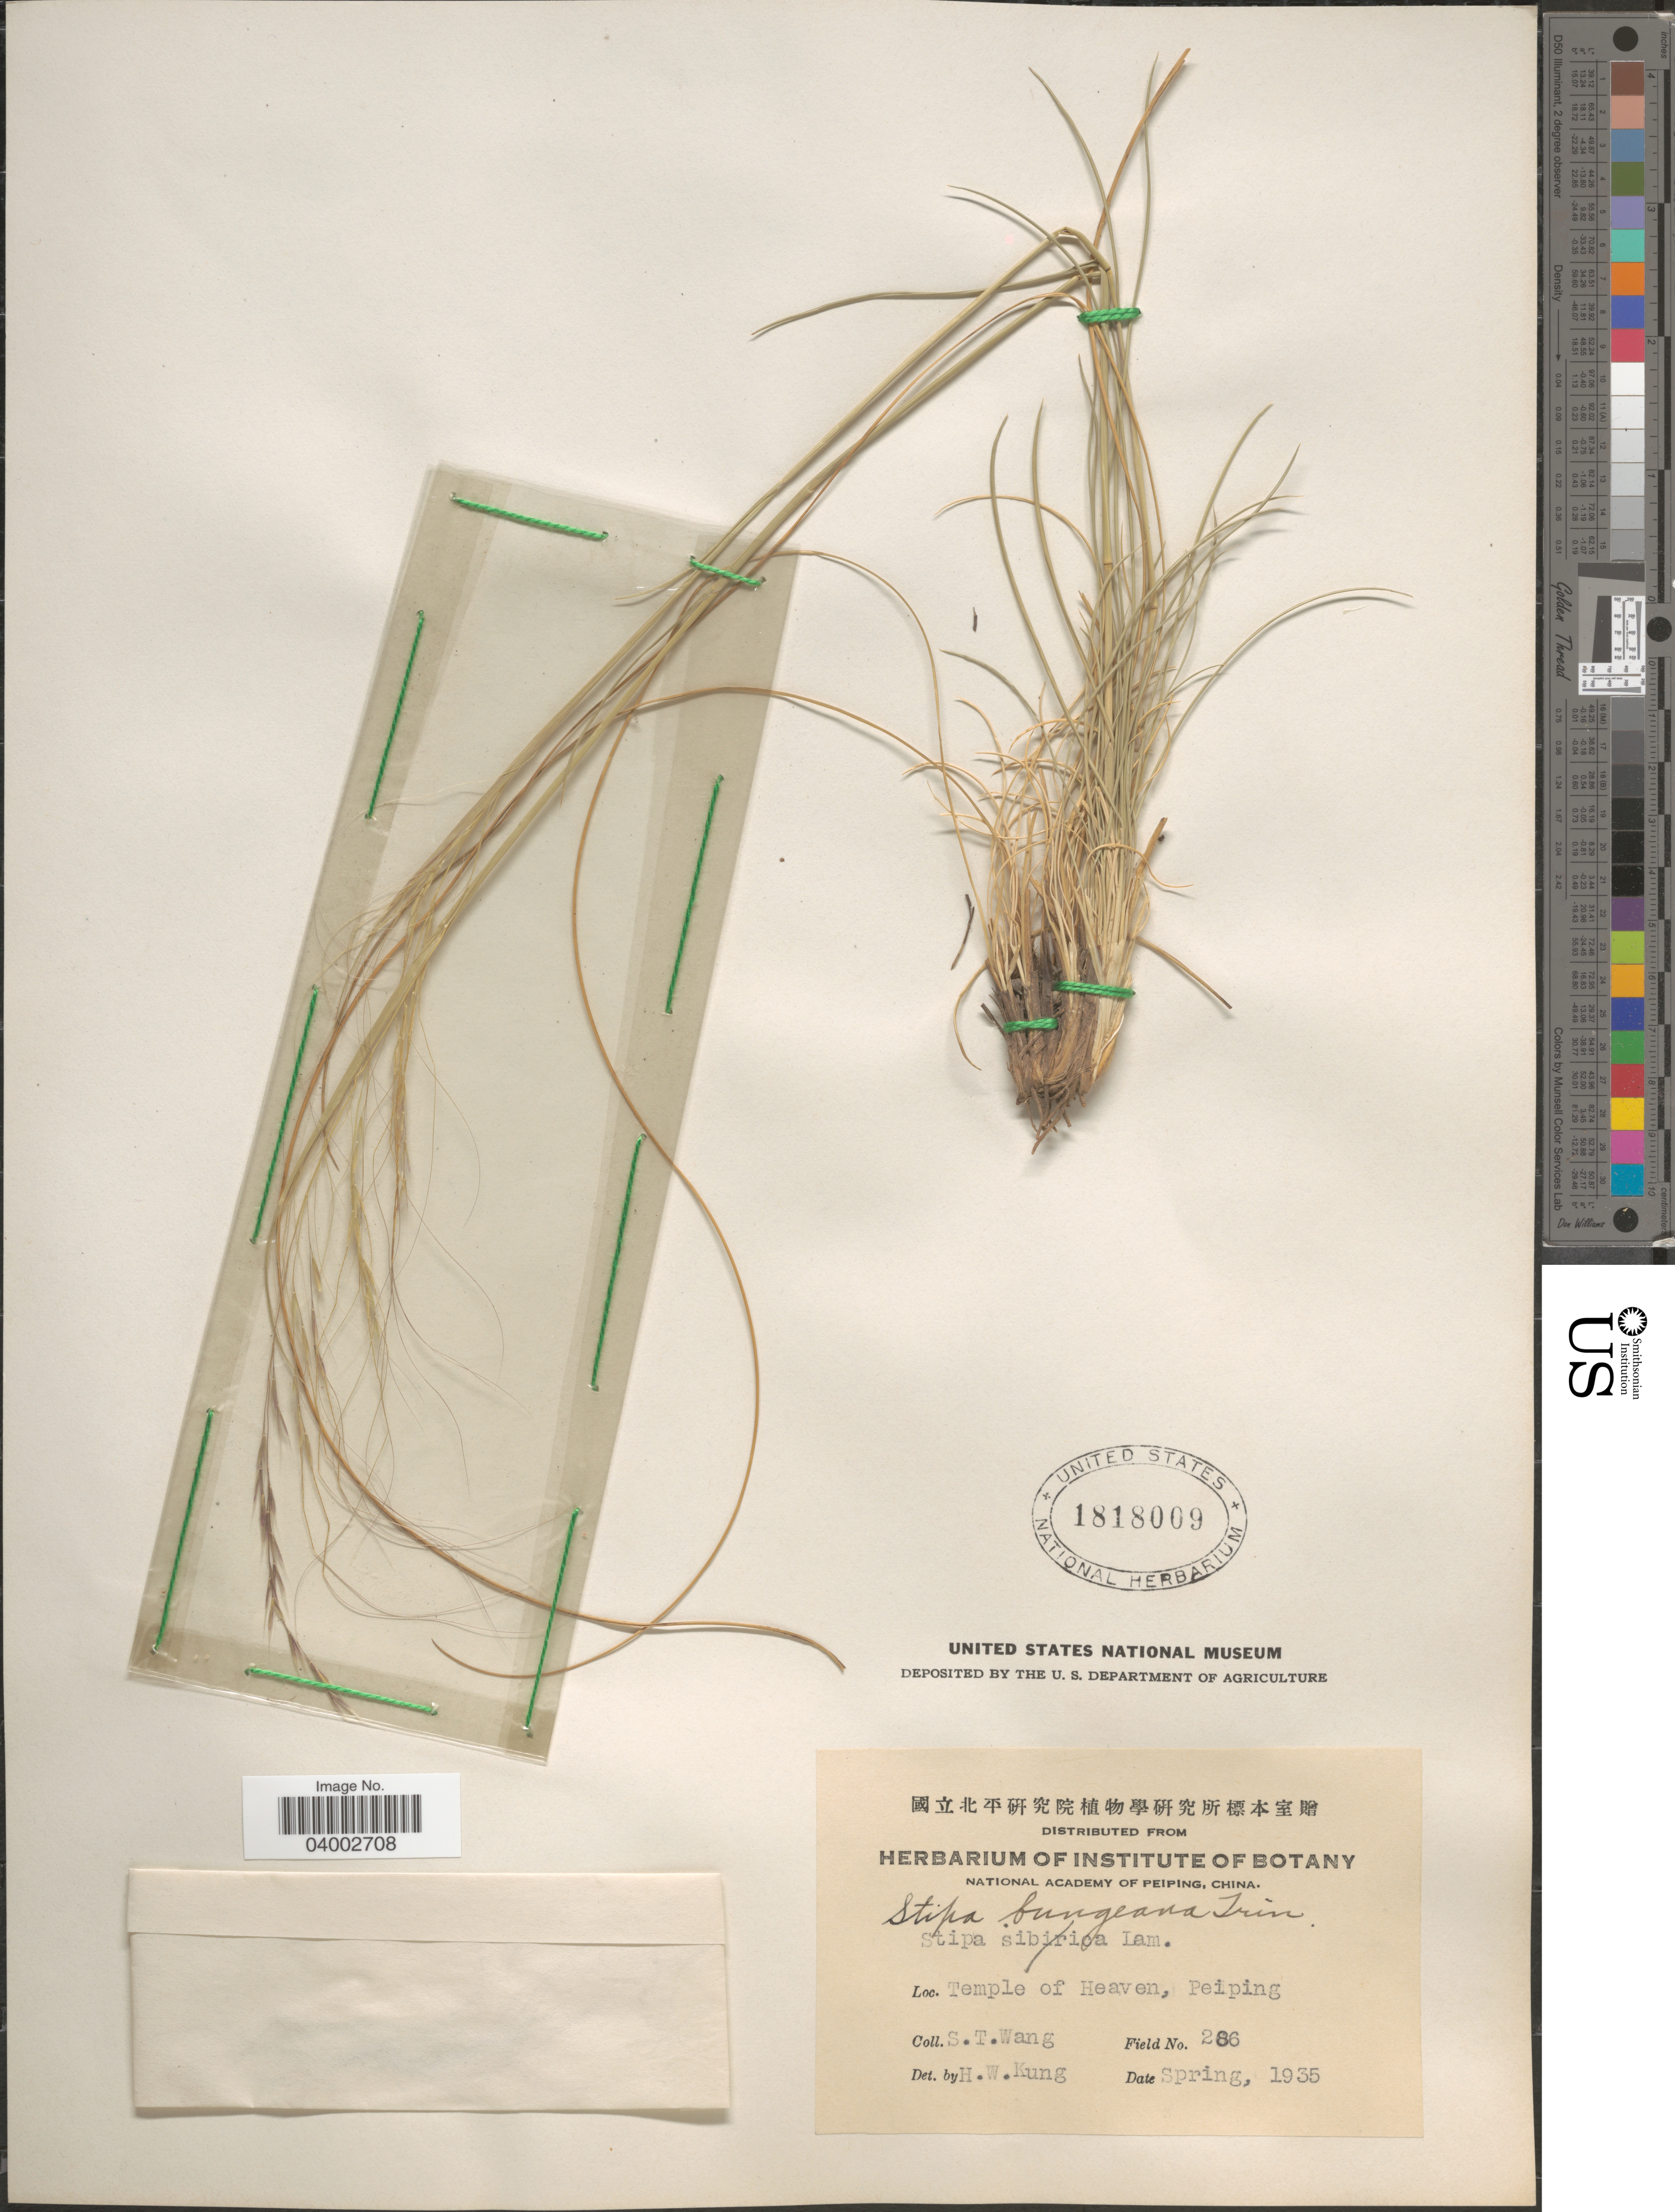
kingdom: Plantae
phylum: Tracheophyta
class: Liliopsida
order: Poales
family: Poaceae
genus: Stipa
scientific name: Stipa bungeana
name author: Trin.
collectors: S. Wang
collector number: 286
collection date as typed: Spring, 1935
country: China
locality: Temple of Heaven, Peiping.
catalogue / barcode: US 1818009